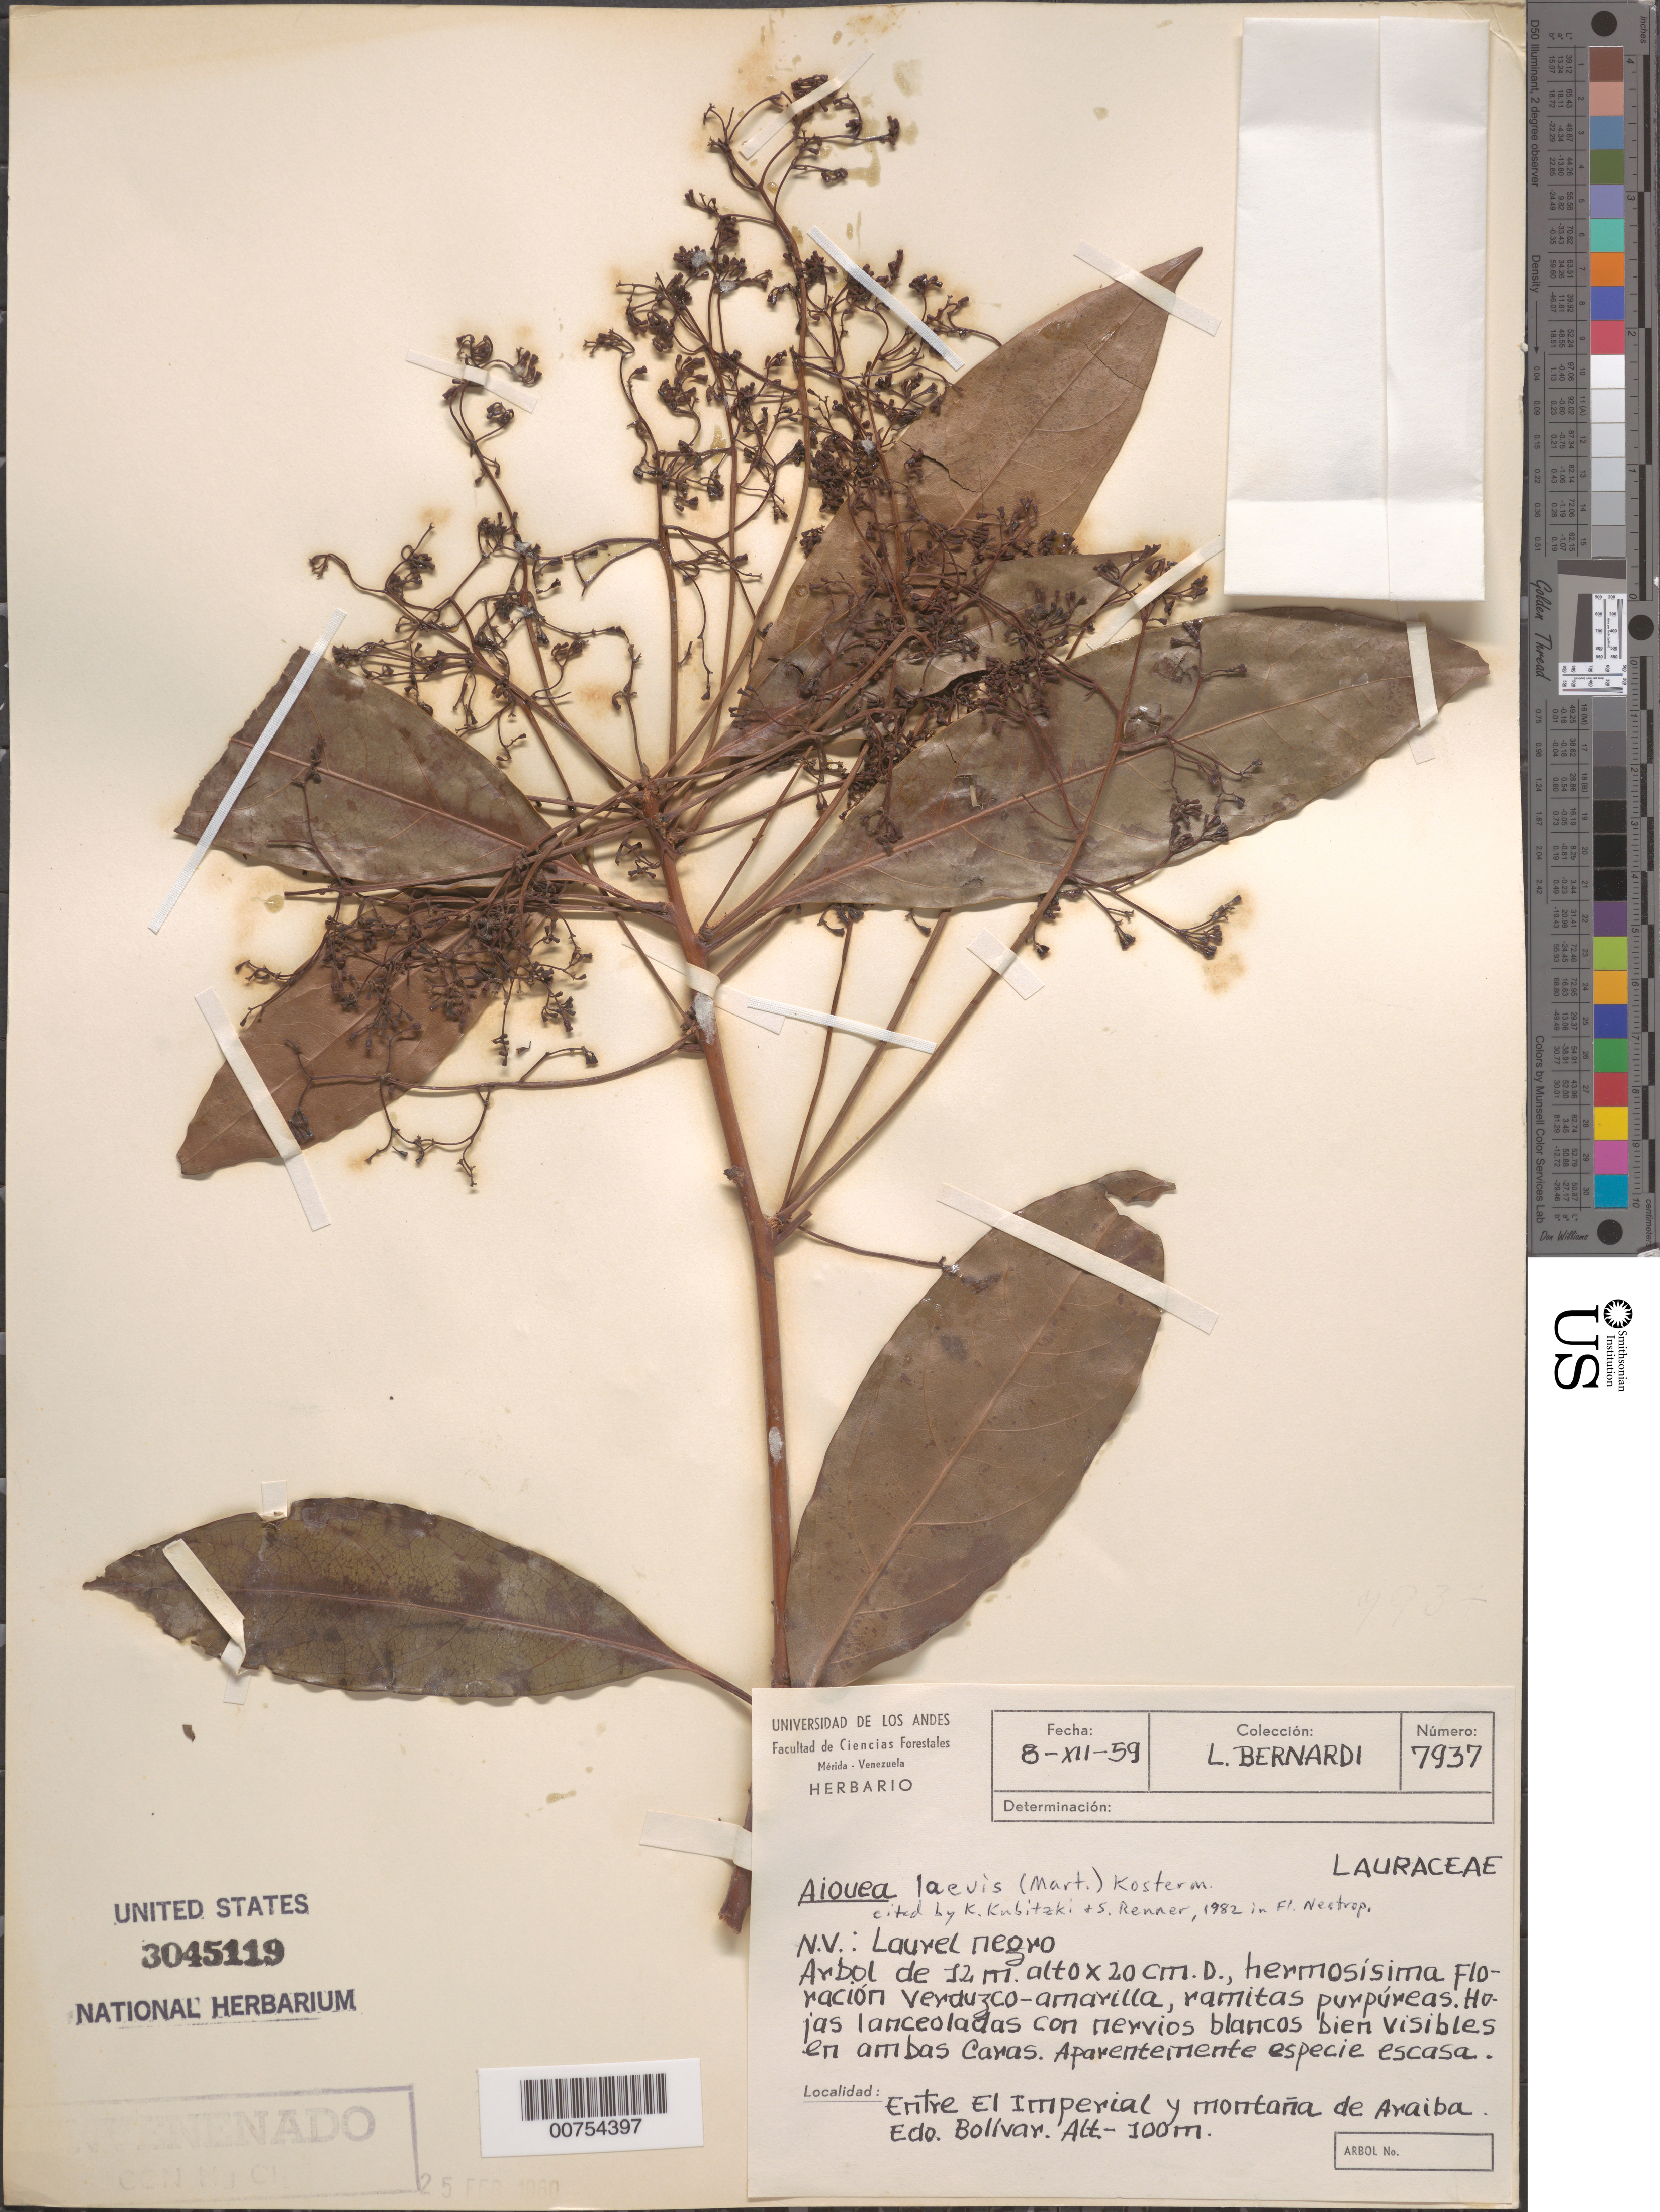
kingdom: Plantae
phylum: Tracheophyta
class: Magnoliopsida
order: Laurales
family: Lauraceae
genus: Aiouea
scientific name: Aiouea laevis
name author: (Mart.) Kosterm.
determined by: Kubitzki, Klaus; Renner, S. S.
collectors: A. L. Bernardi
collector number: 7937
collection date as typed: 8-Dec-59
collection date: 1959-12-08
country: Venezuela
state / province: Bolívar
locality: El Imperial to Montana de Araiba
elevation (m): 100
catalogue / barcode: US 3045119